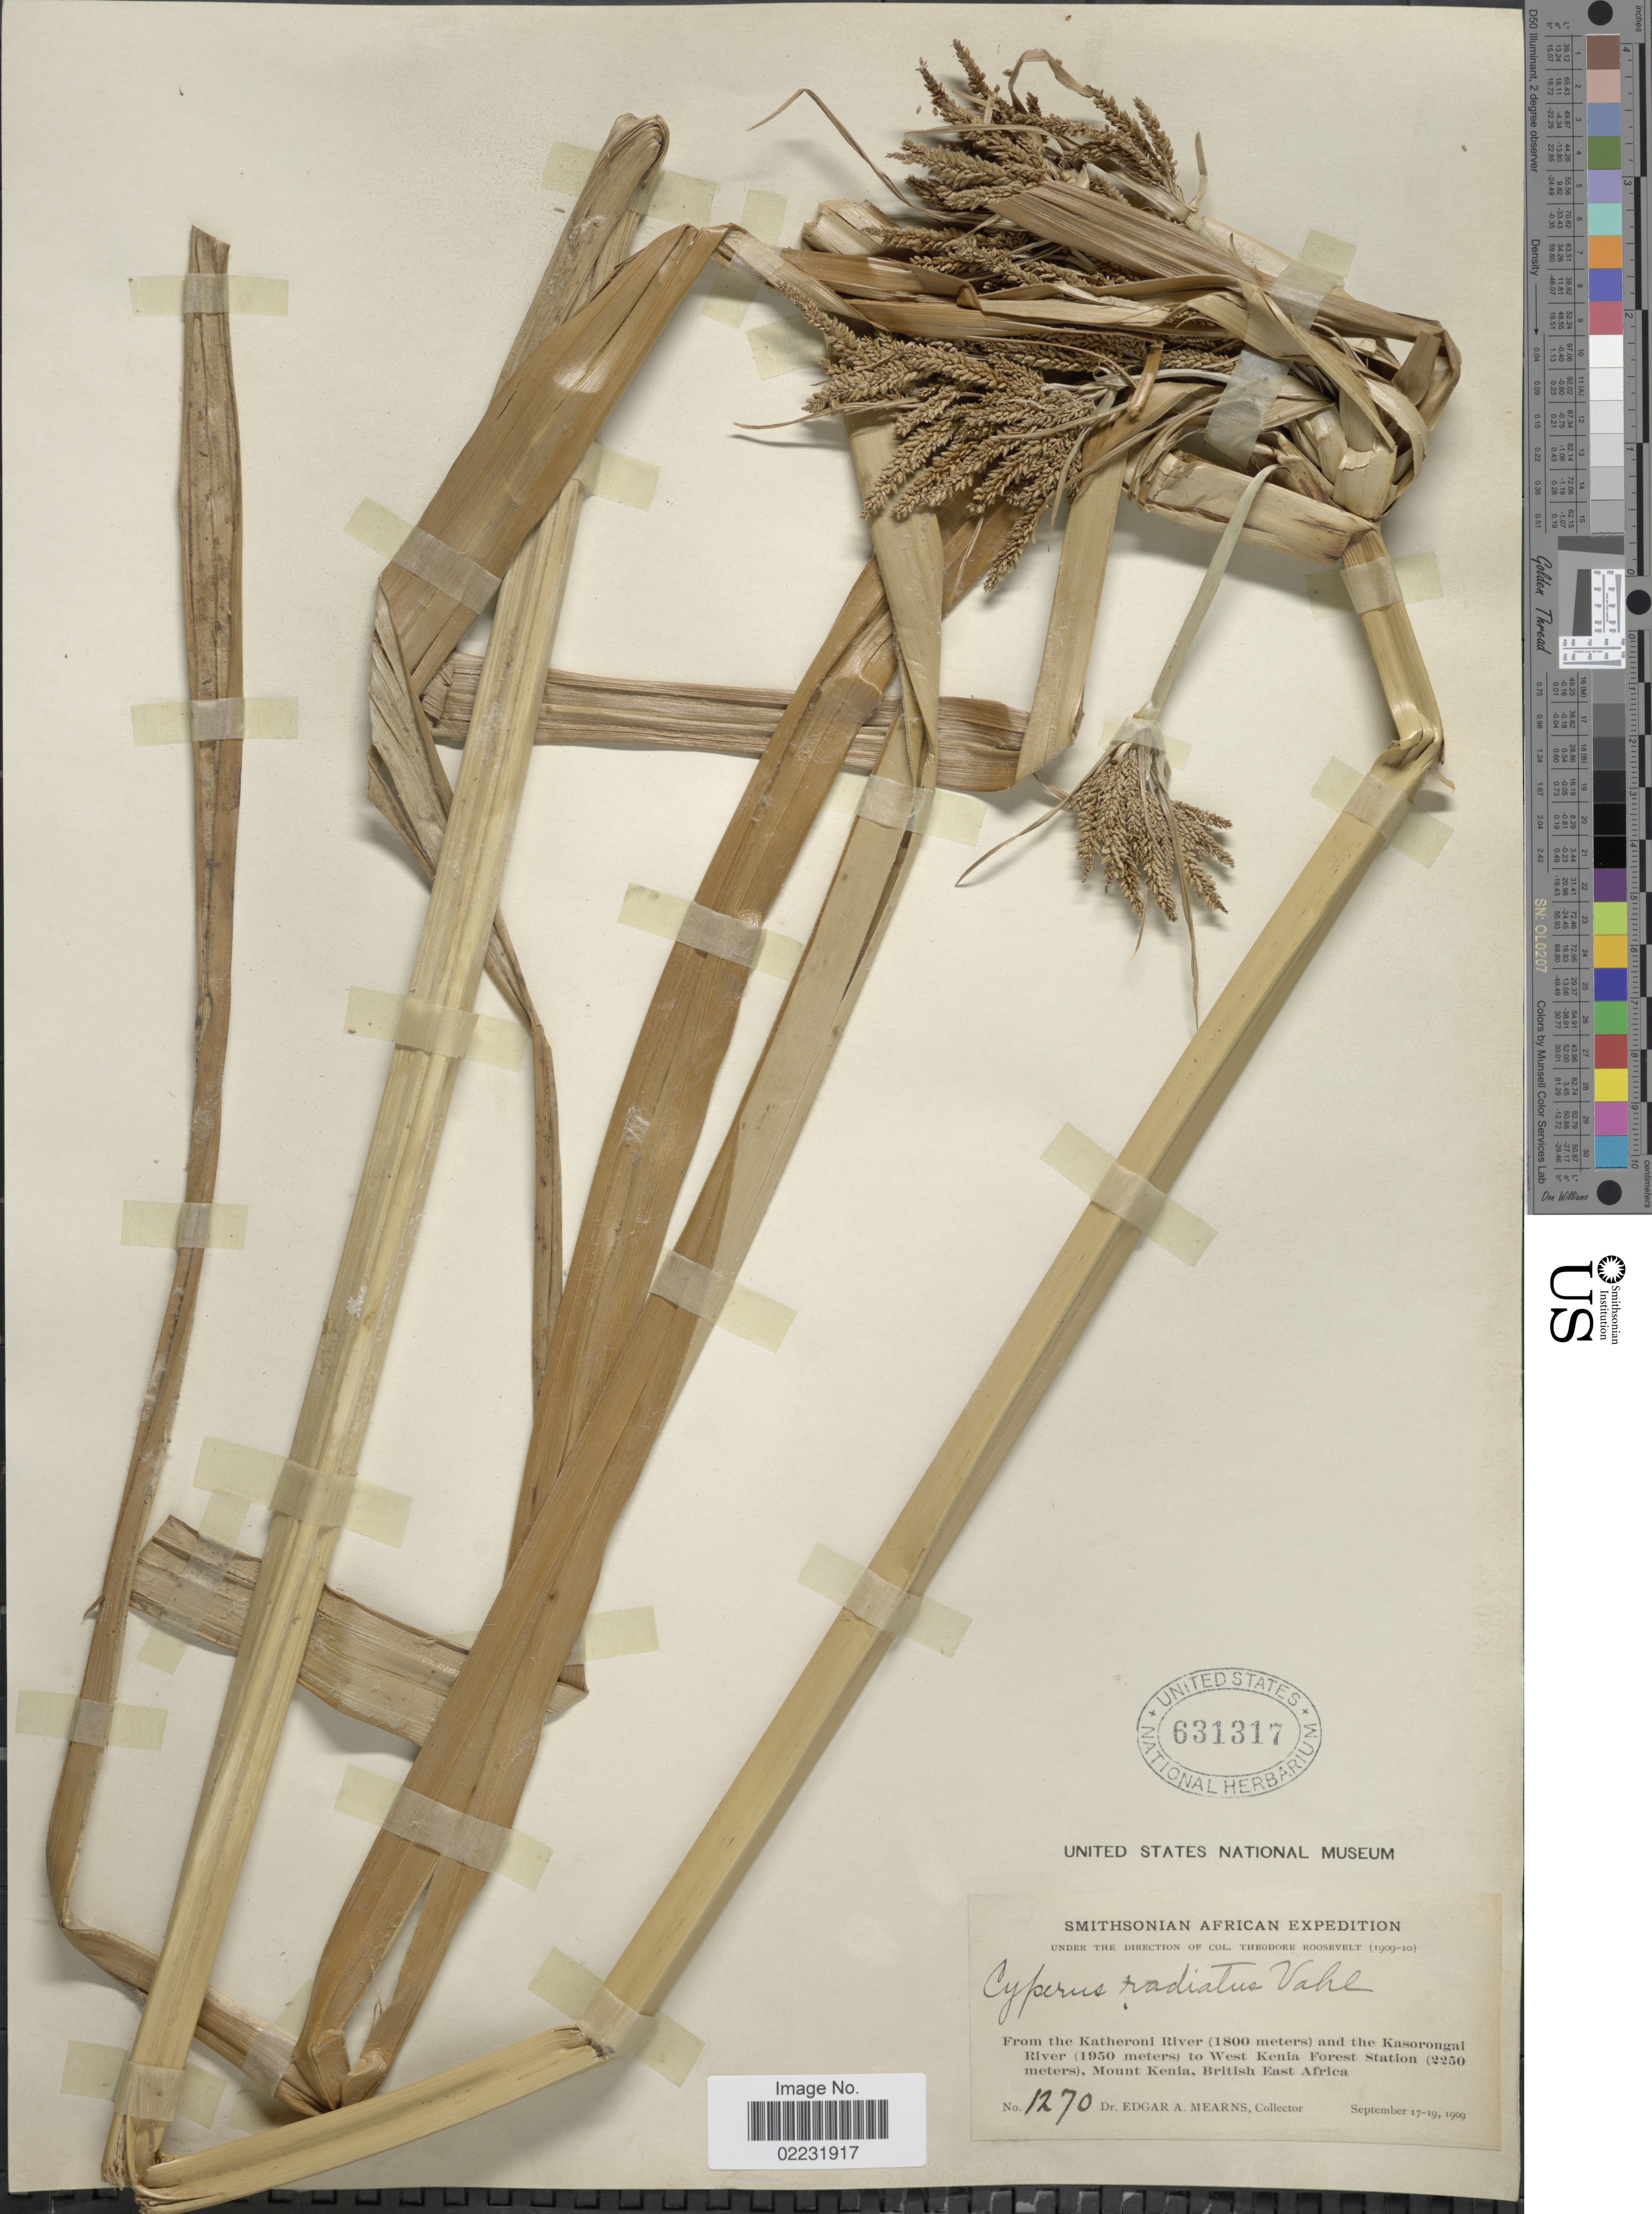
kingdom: Plantae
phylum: Tracheophyta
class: Liliopsida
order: Poales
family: Cyperaceae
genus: Cyperus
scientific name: Cyperus imbricatus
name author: Retz.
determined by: Strong, Mark T., (BOT), Smithsonian Institution - National Museum of Natural History (UNITED STATES)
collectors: E. A. Mearns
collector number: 1270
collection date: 1909-09-17/1909-09-19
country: Kenya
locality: From the Kartheroni River, and the Kasorongai River to West Kenia Forest Station, Mount Kenia, British East Africa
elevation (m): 1800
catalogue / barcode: US 631317